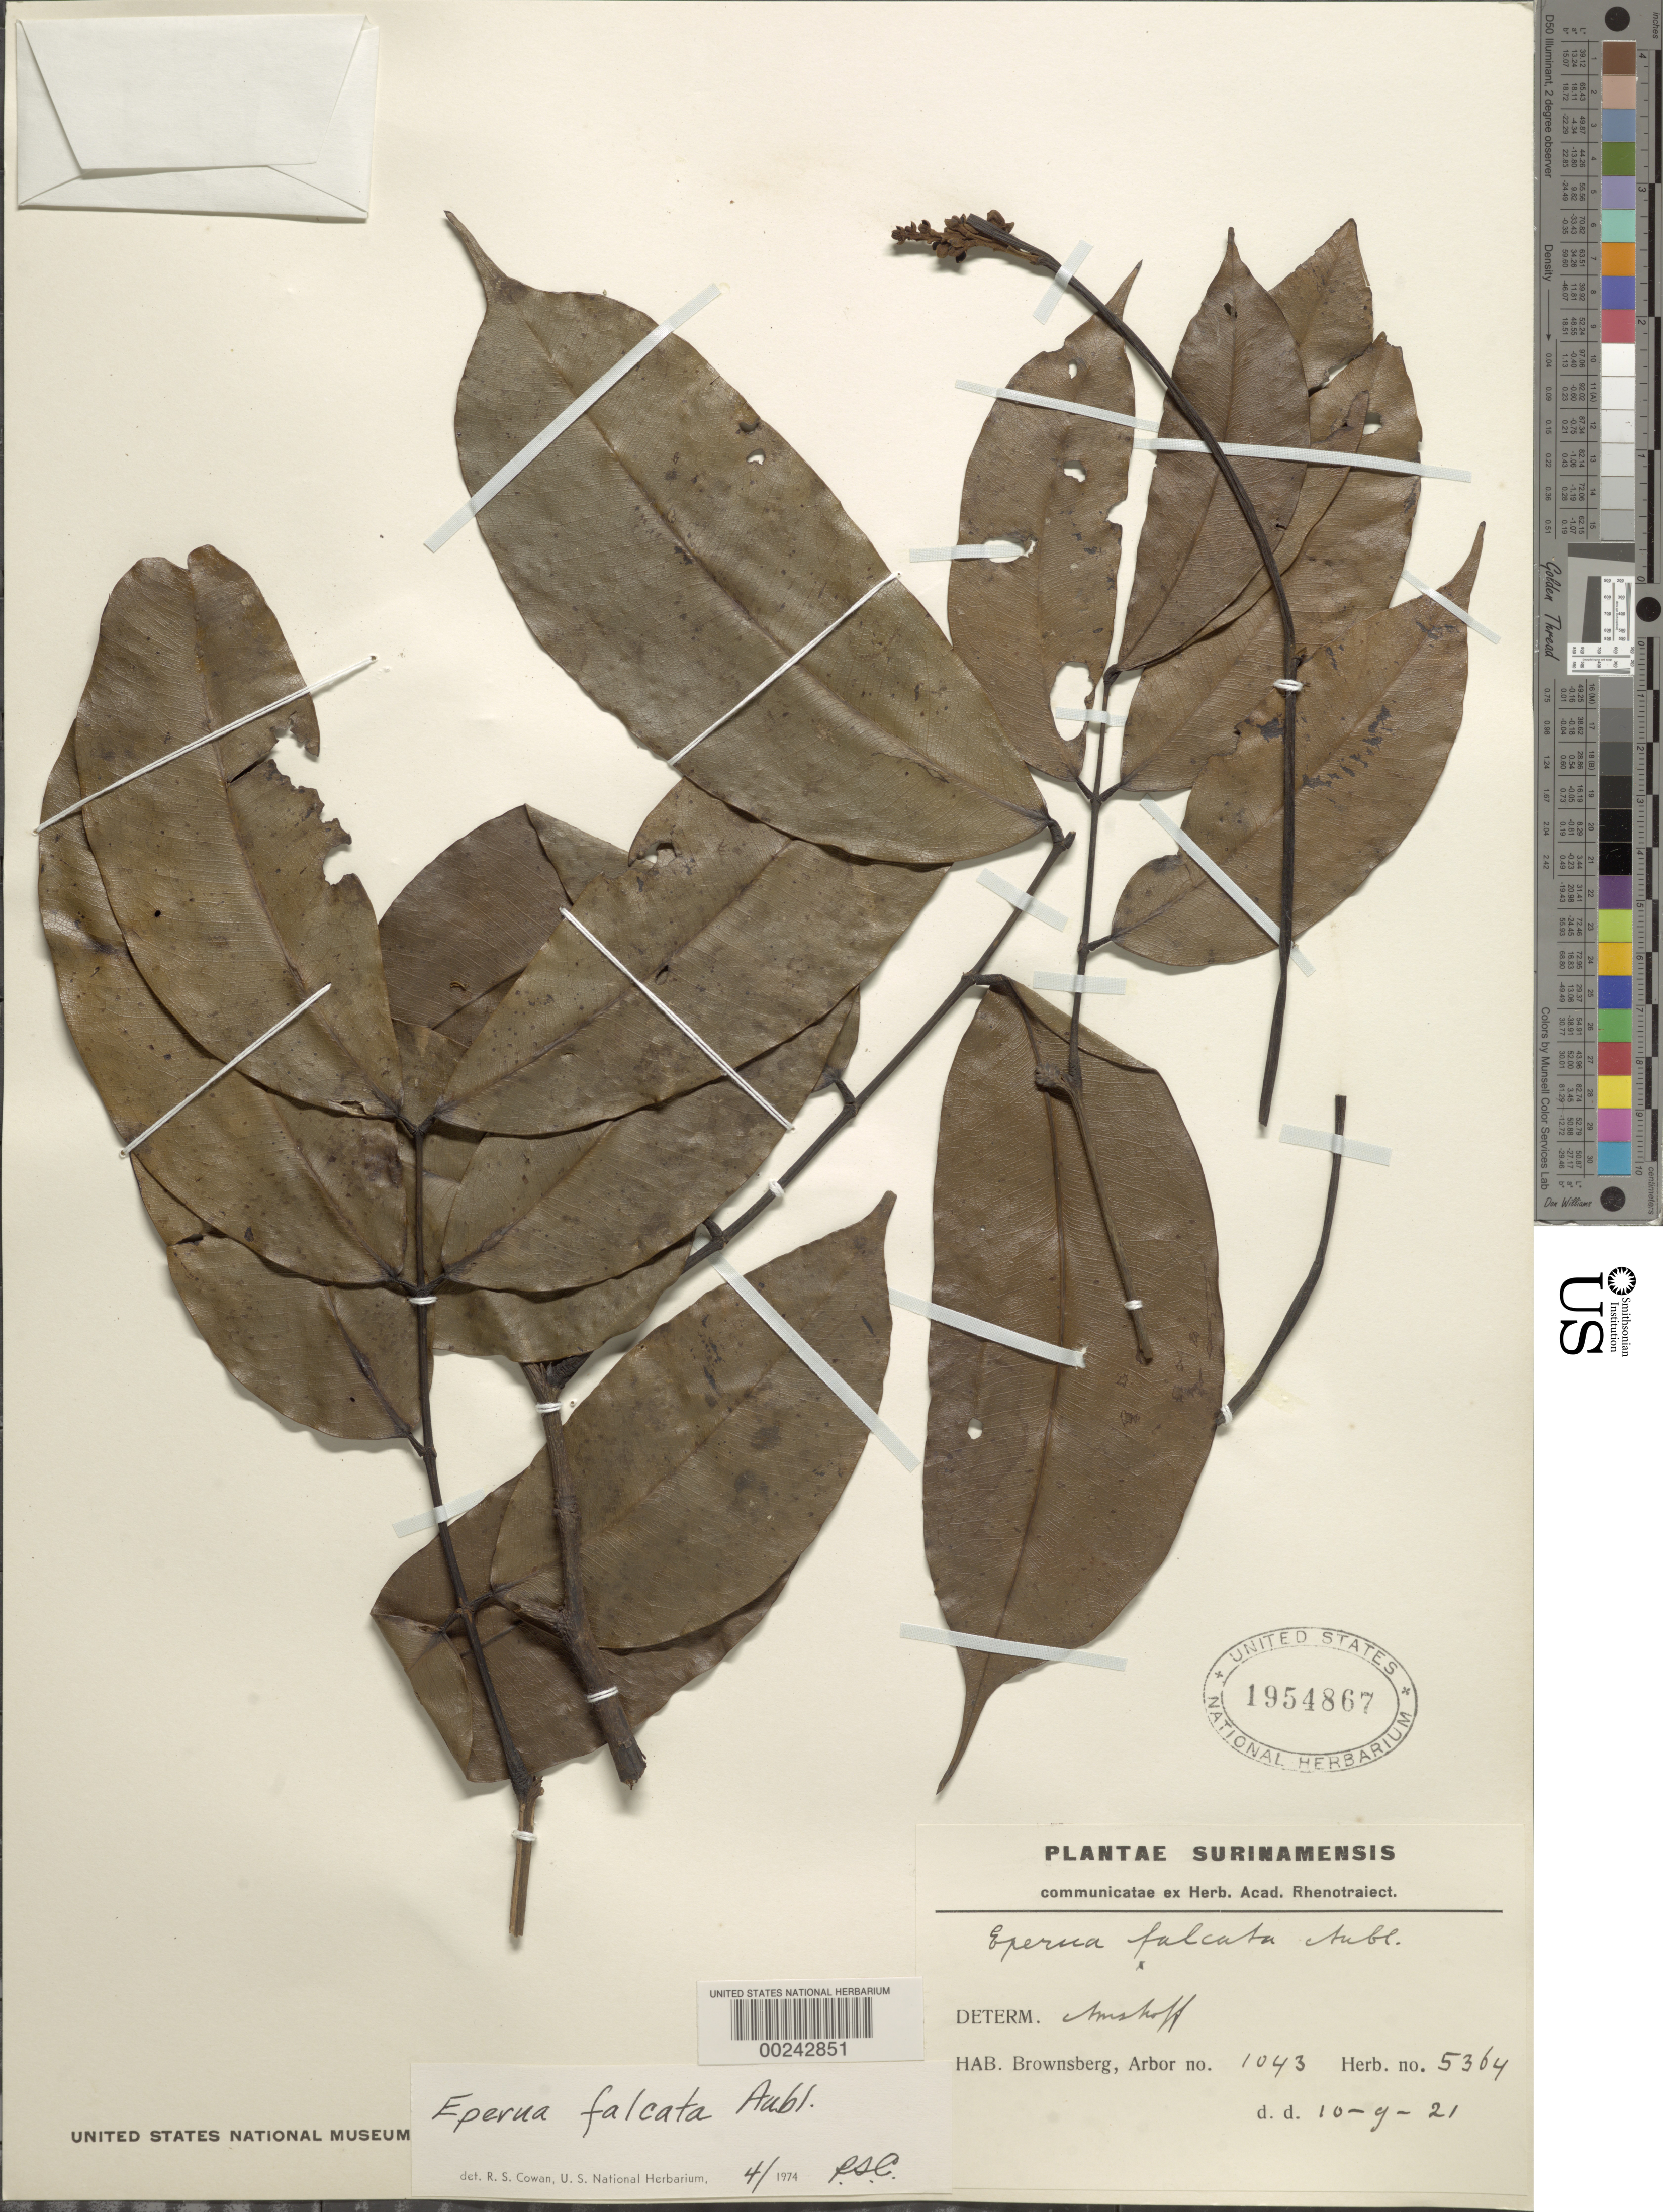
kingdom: Plantae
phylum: Tracheophyta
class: Magnoliopsida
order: Fabales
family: Fabaceae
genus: Eperua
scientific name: Eperua falcata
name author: Aubl.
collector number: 5364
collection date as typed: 10 Sep 1921 or 09 Oct 1921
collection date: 1921-09-10 or 1921-10-09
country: Suriname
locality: Brownsberg, arbor no. 1043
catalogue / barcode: US 1954867